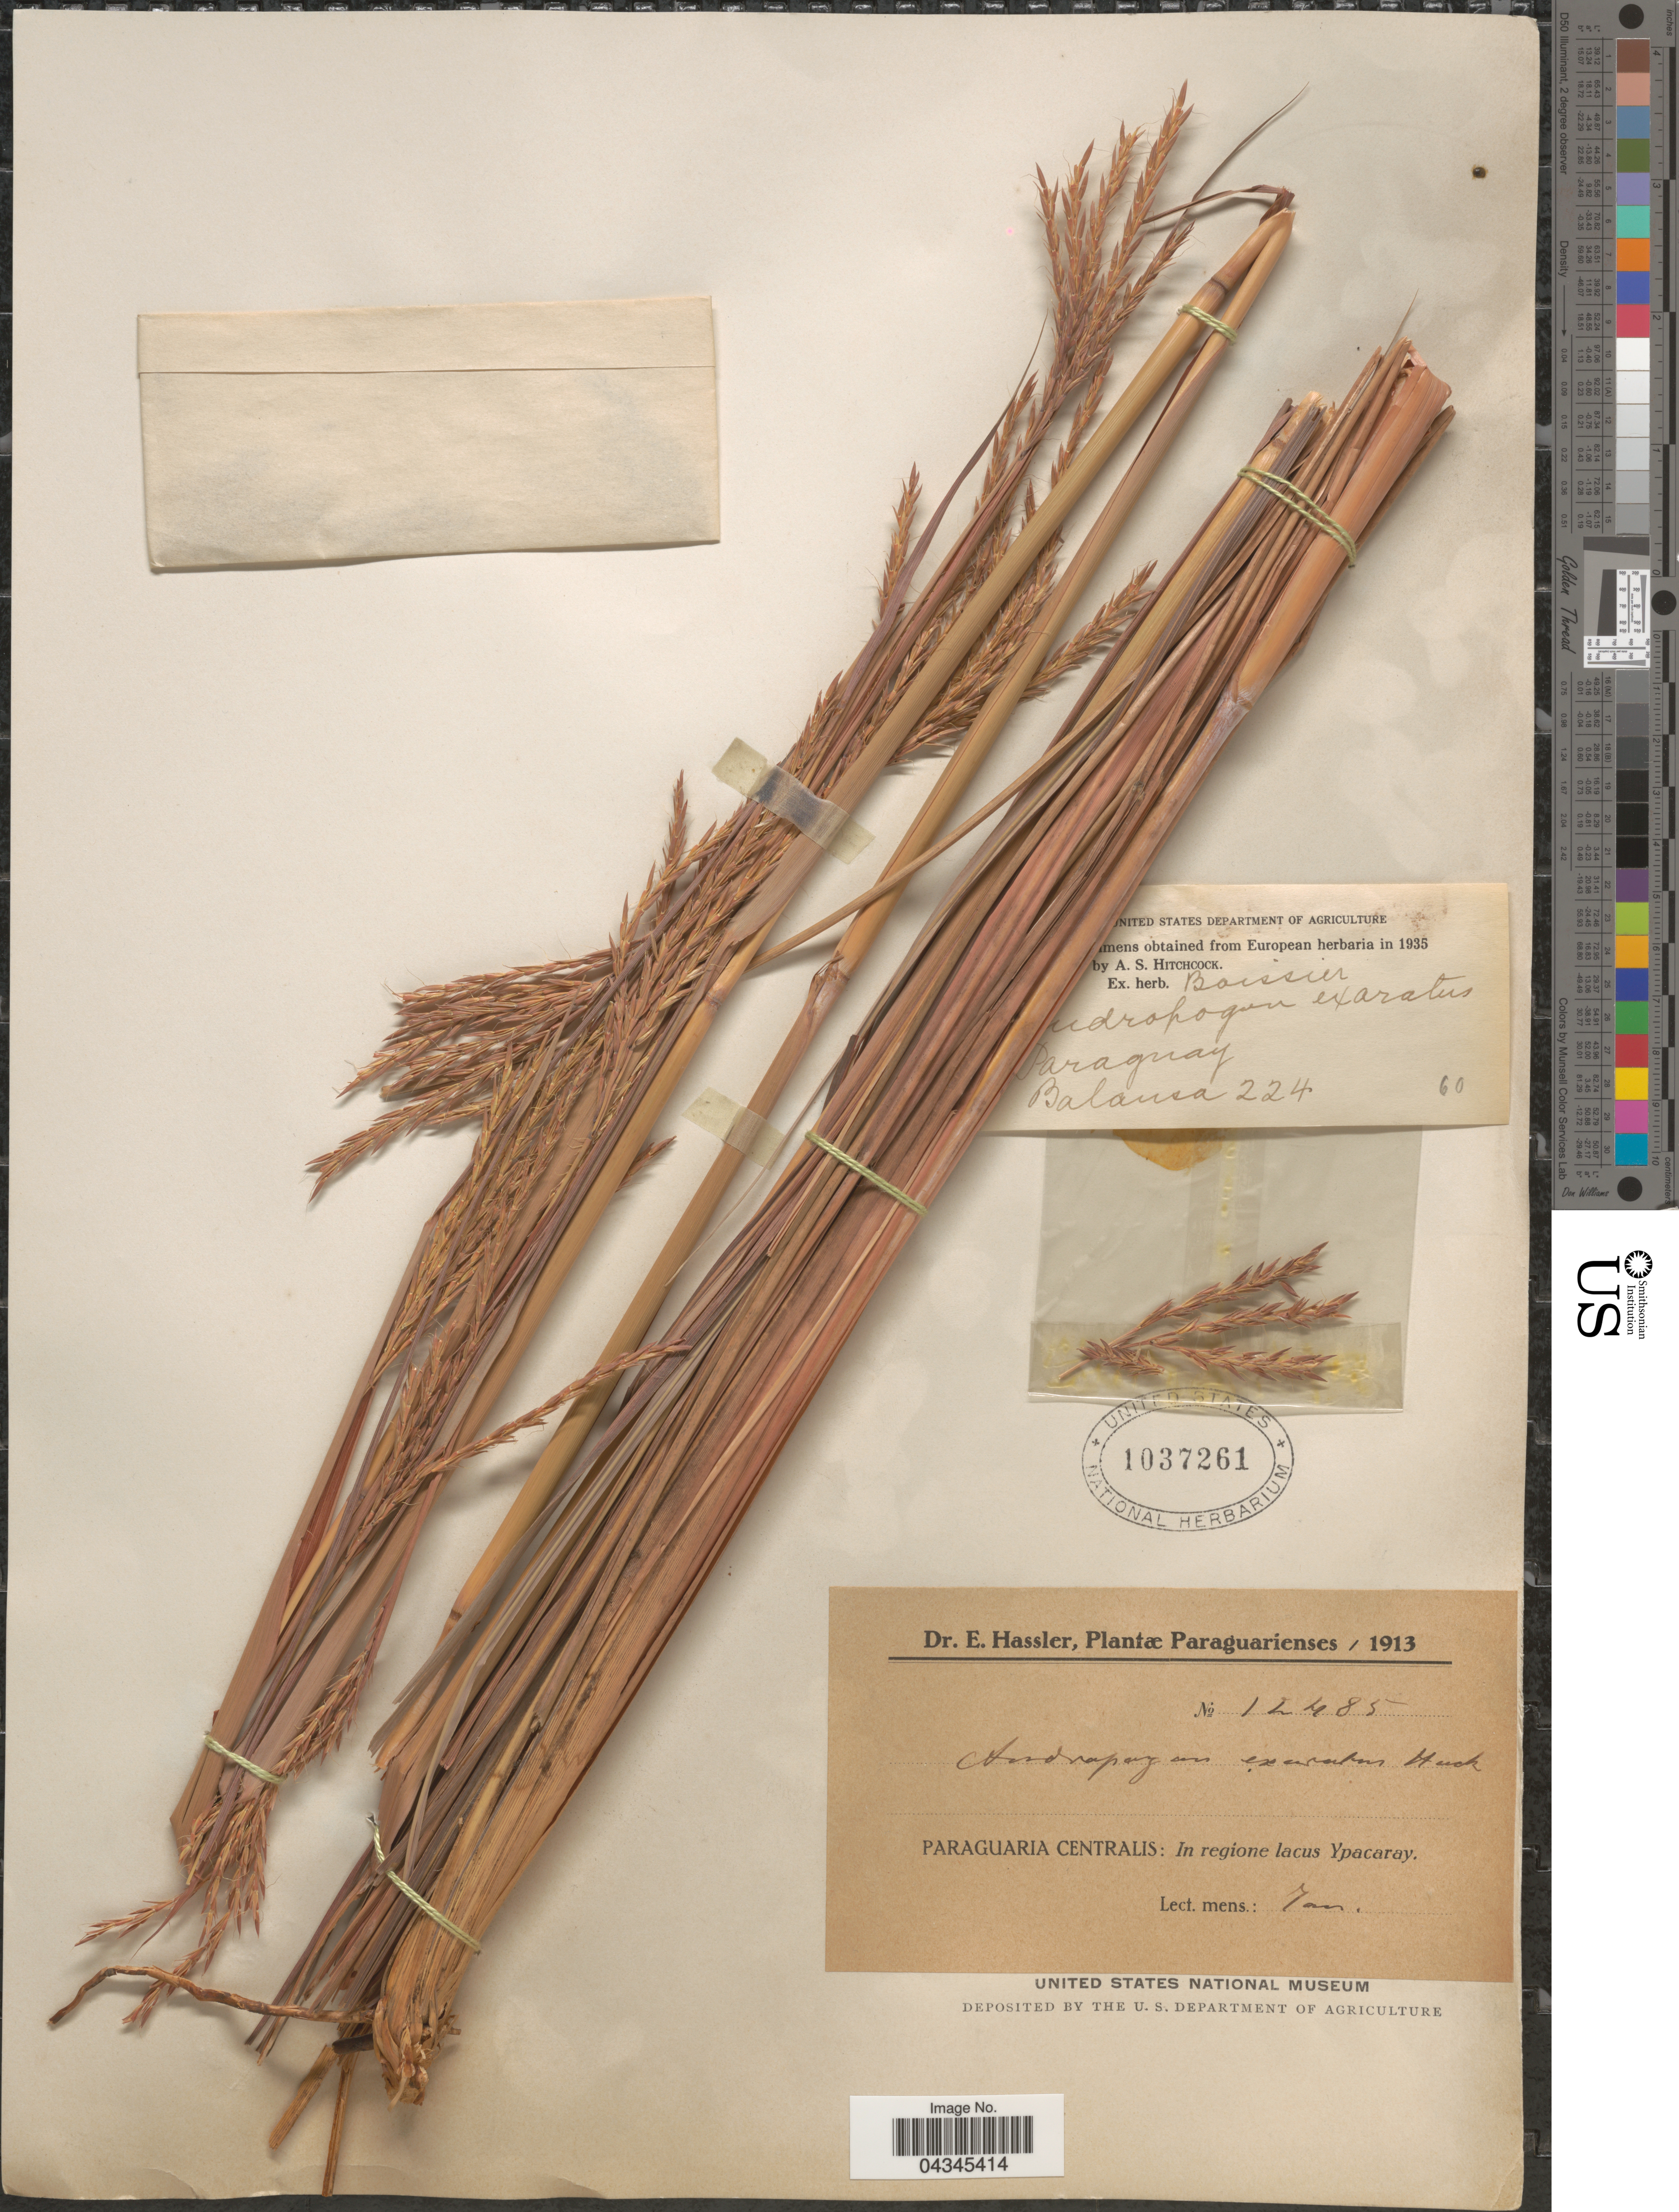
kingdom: Plantae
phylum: Tracheophyta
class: Liliopsida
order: Poales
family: Poaceae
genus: Andropogon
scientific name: Andropogon exaratus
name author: Hack.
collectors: -. Balansa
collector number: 224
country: Paraguay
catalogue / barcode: US 1037261